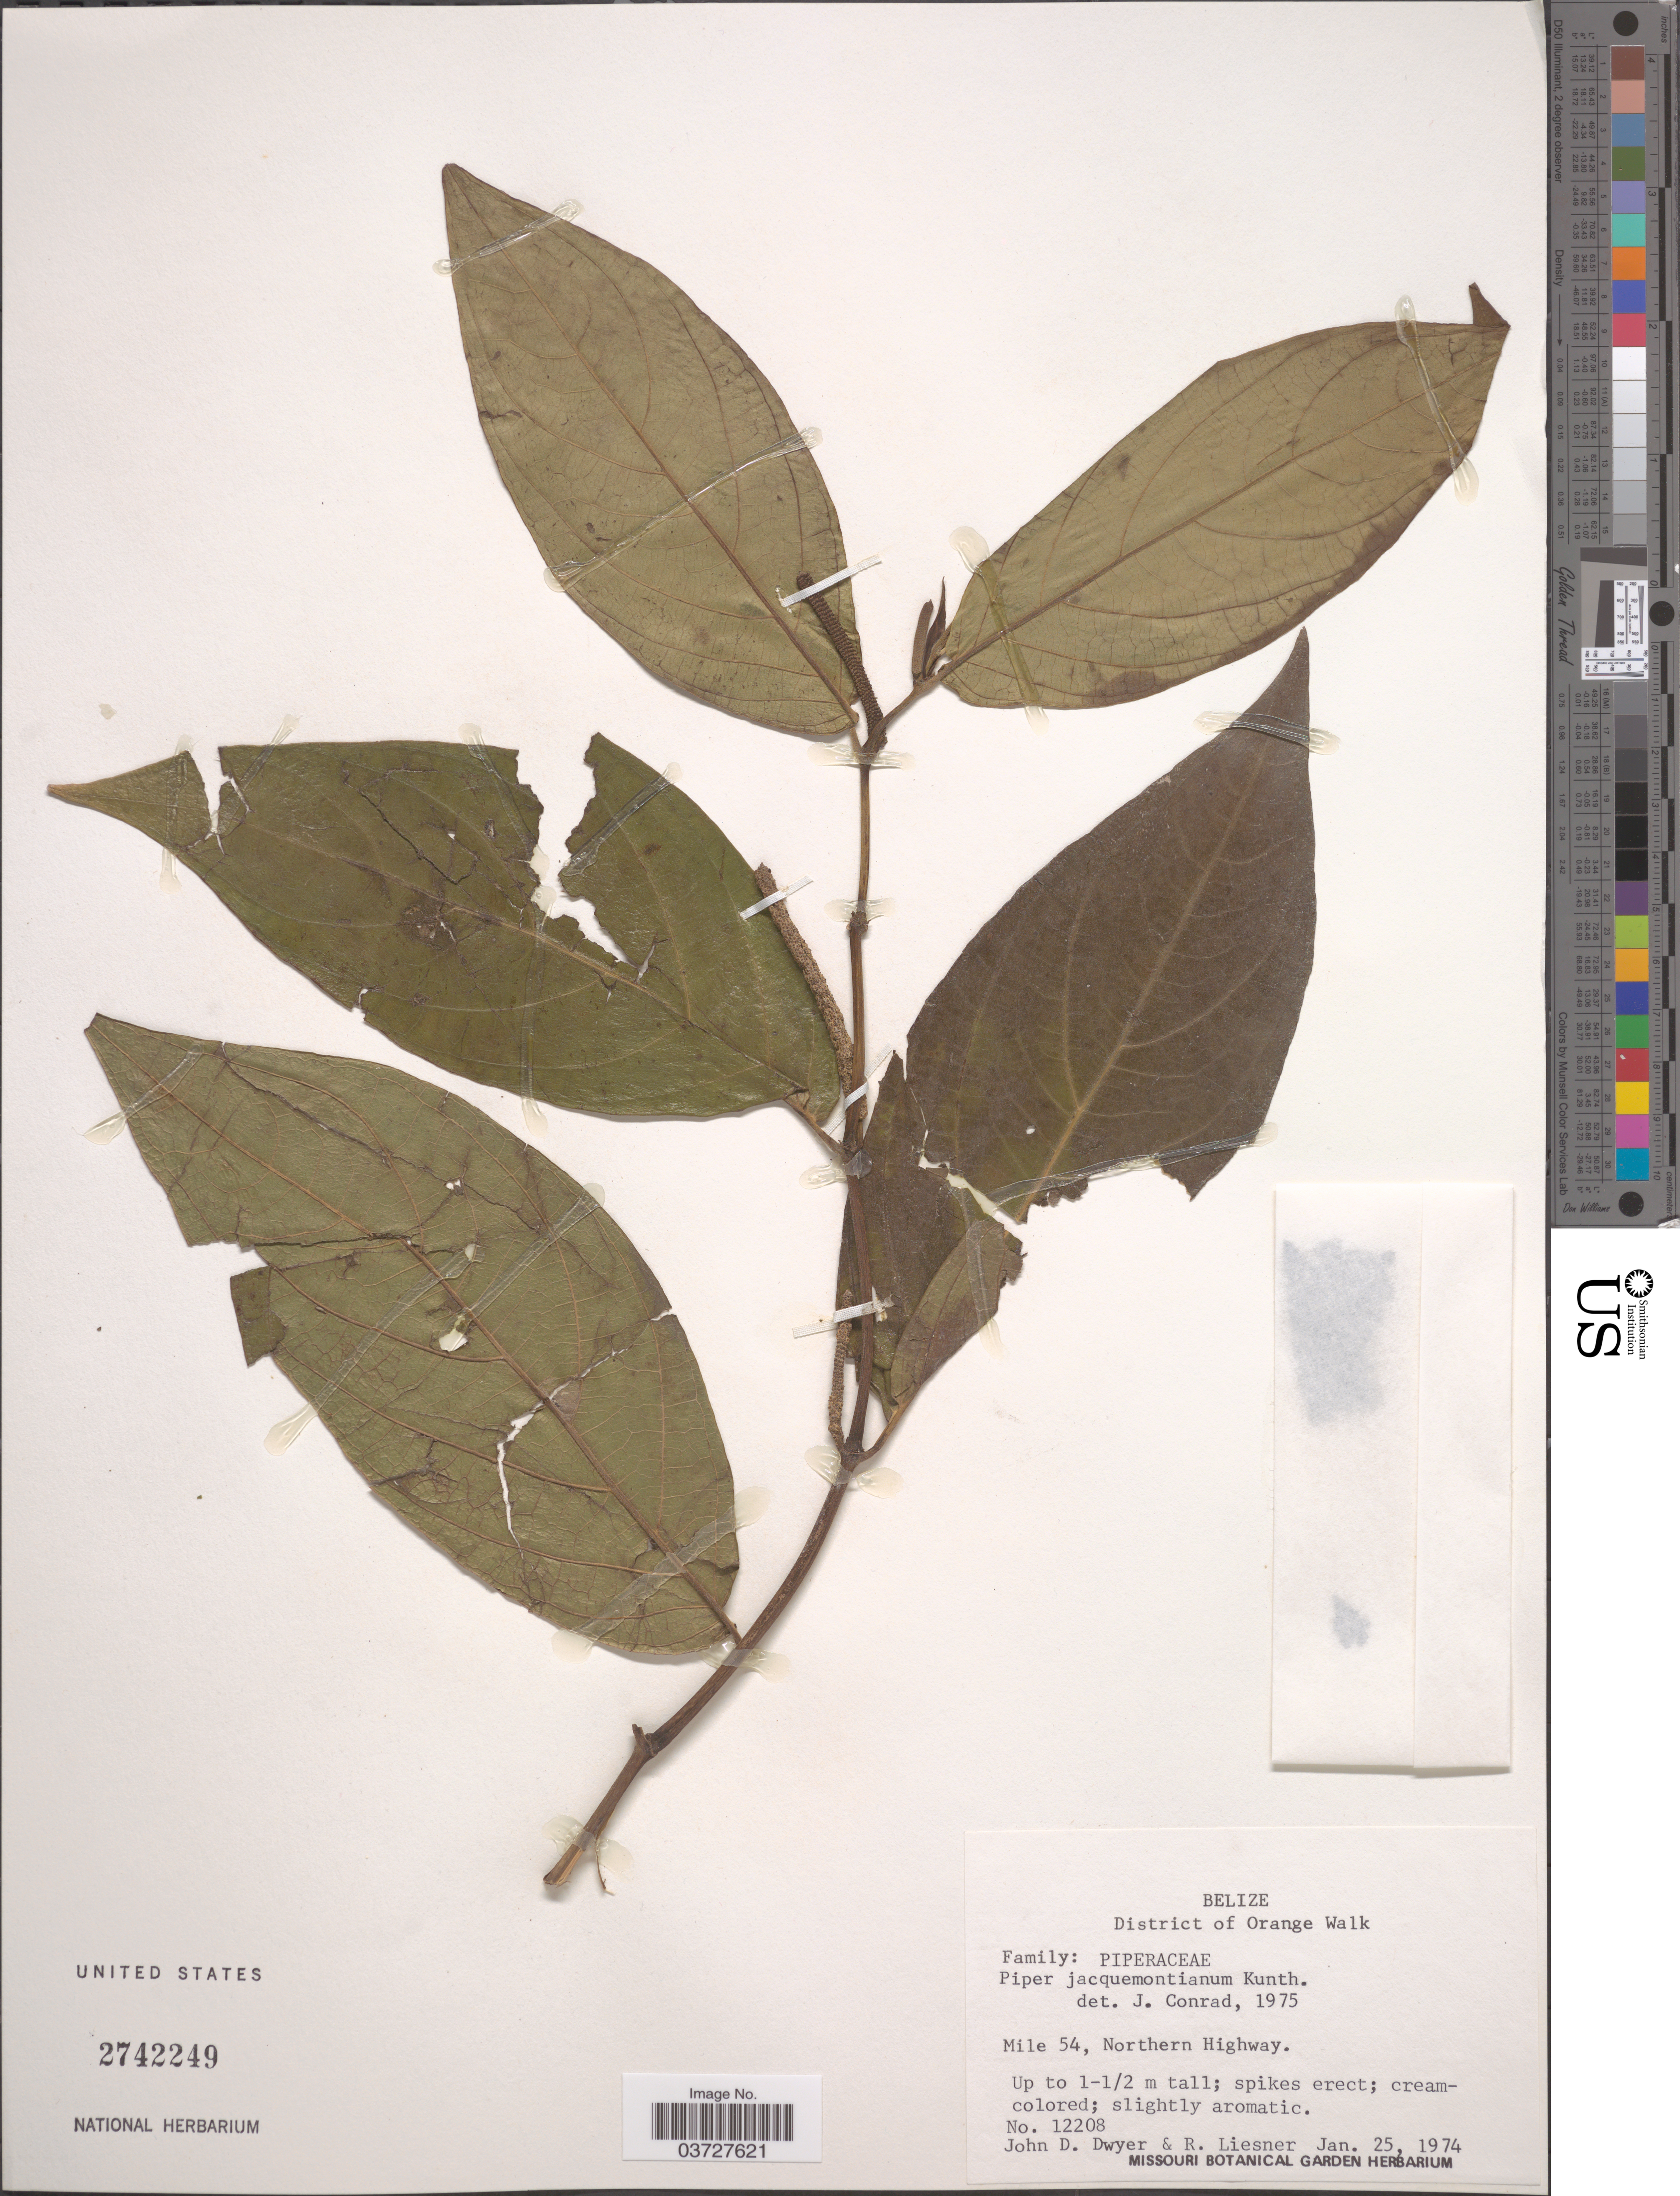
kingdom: Plantae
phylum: Tracheophyta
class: Magnoliopsida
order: Piperales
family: Piperaceae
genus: Piper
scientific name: Piper jacquemontianum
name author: Kunth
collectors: J. D. Dwyer & R. L. Liesner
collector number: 12208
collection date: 1974-01-25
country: Belize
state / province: Orange Walk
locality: District of Orange Walk. Mile 54, Northern Highway.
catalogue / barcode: US 2742249